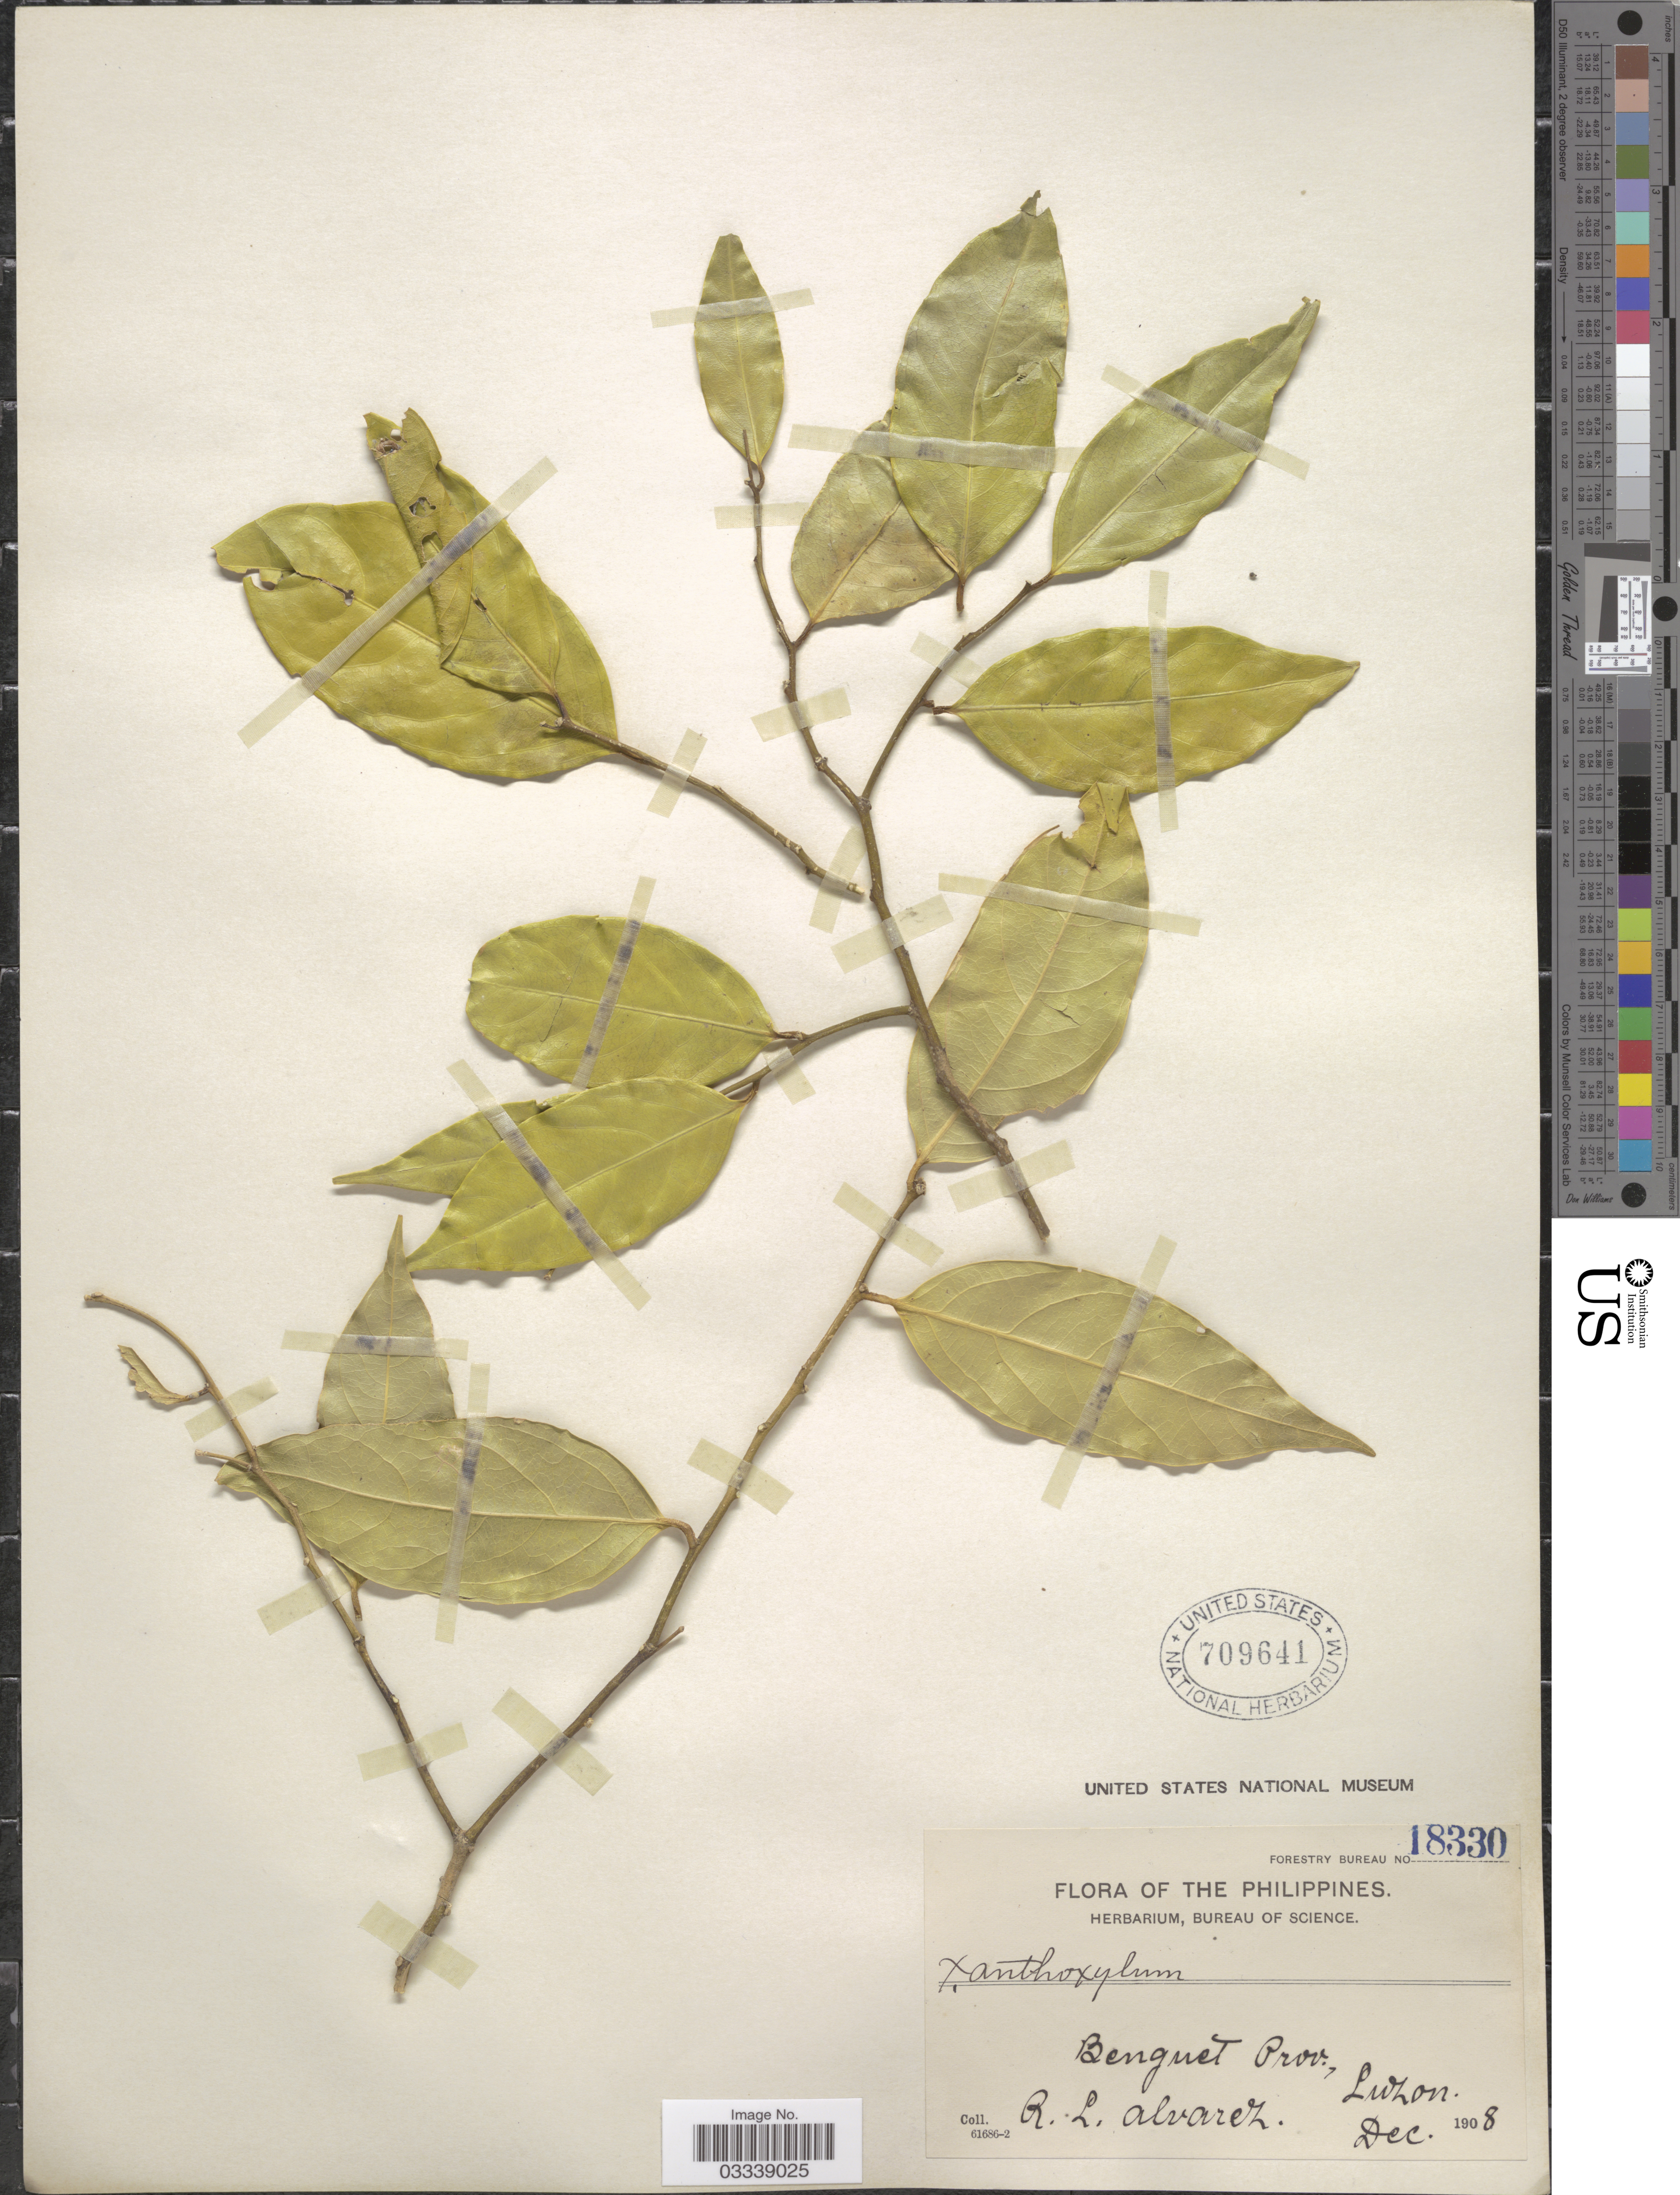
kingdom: Plantae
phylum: Tracheophyta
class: Magnoliopsida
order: Fabales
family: Polygalaceae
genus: Xanthophyllum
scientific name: Xanthophyllum sp.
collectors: R. Álvarez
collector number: Forestry Bureau 18330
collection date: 1908-12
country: Philippines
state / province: Cordillera (Administrative Region)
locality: Benguet Prov., Luzon.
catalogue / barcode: US 709641